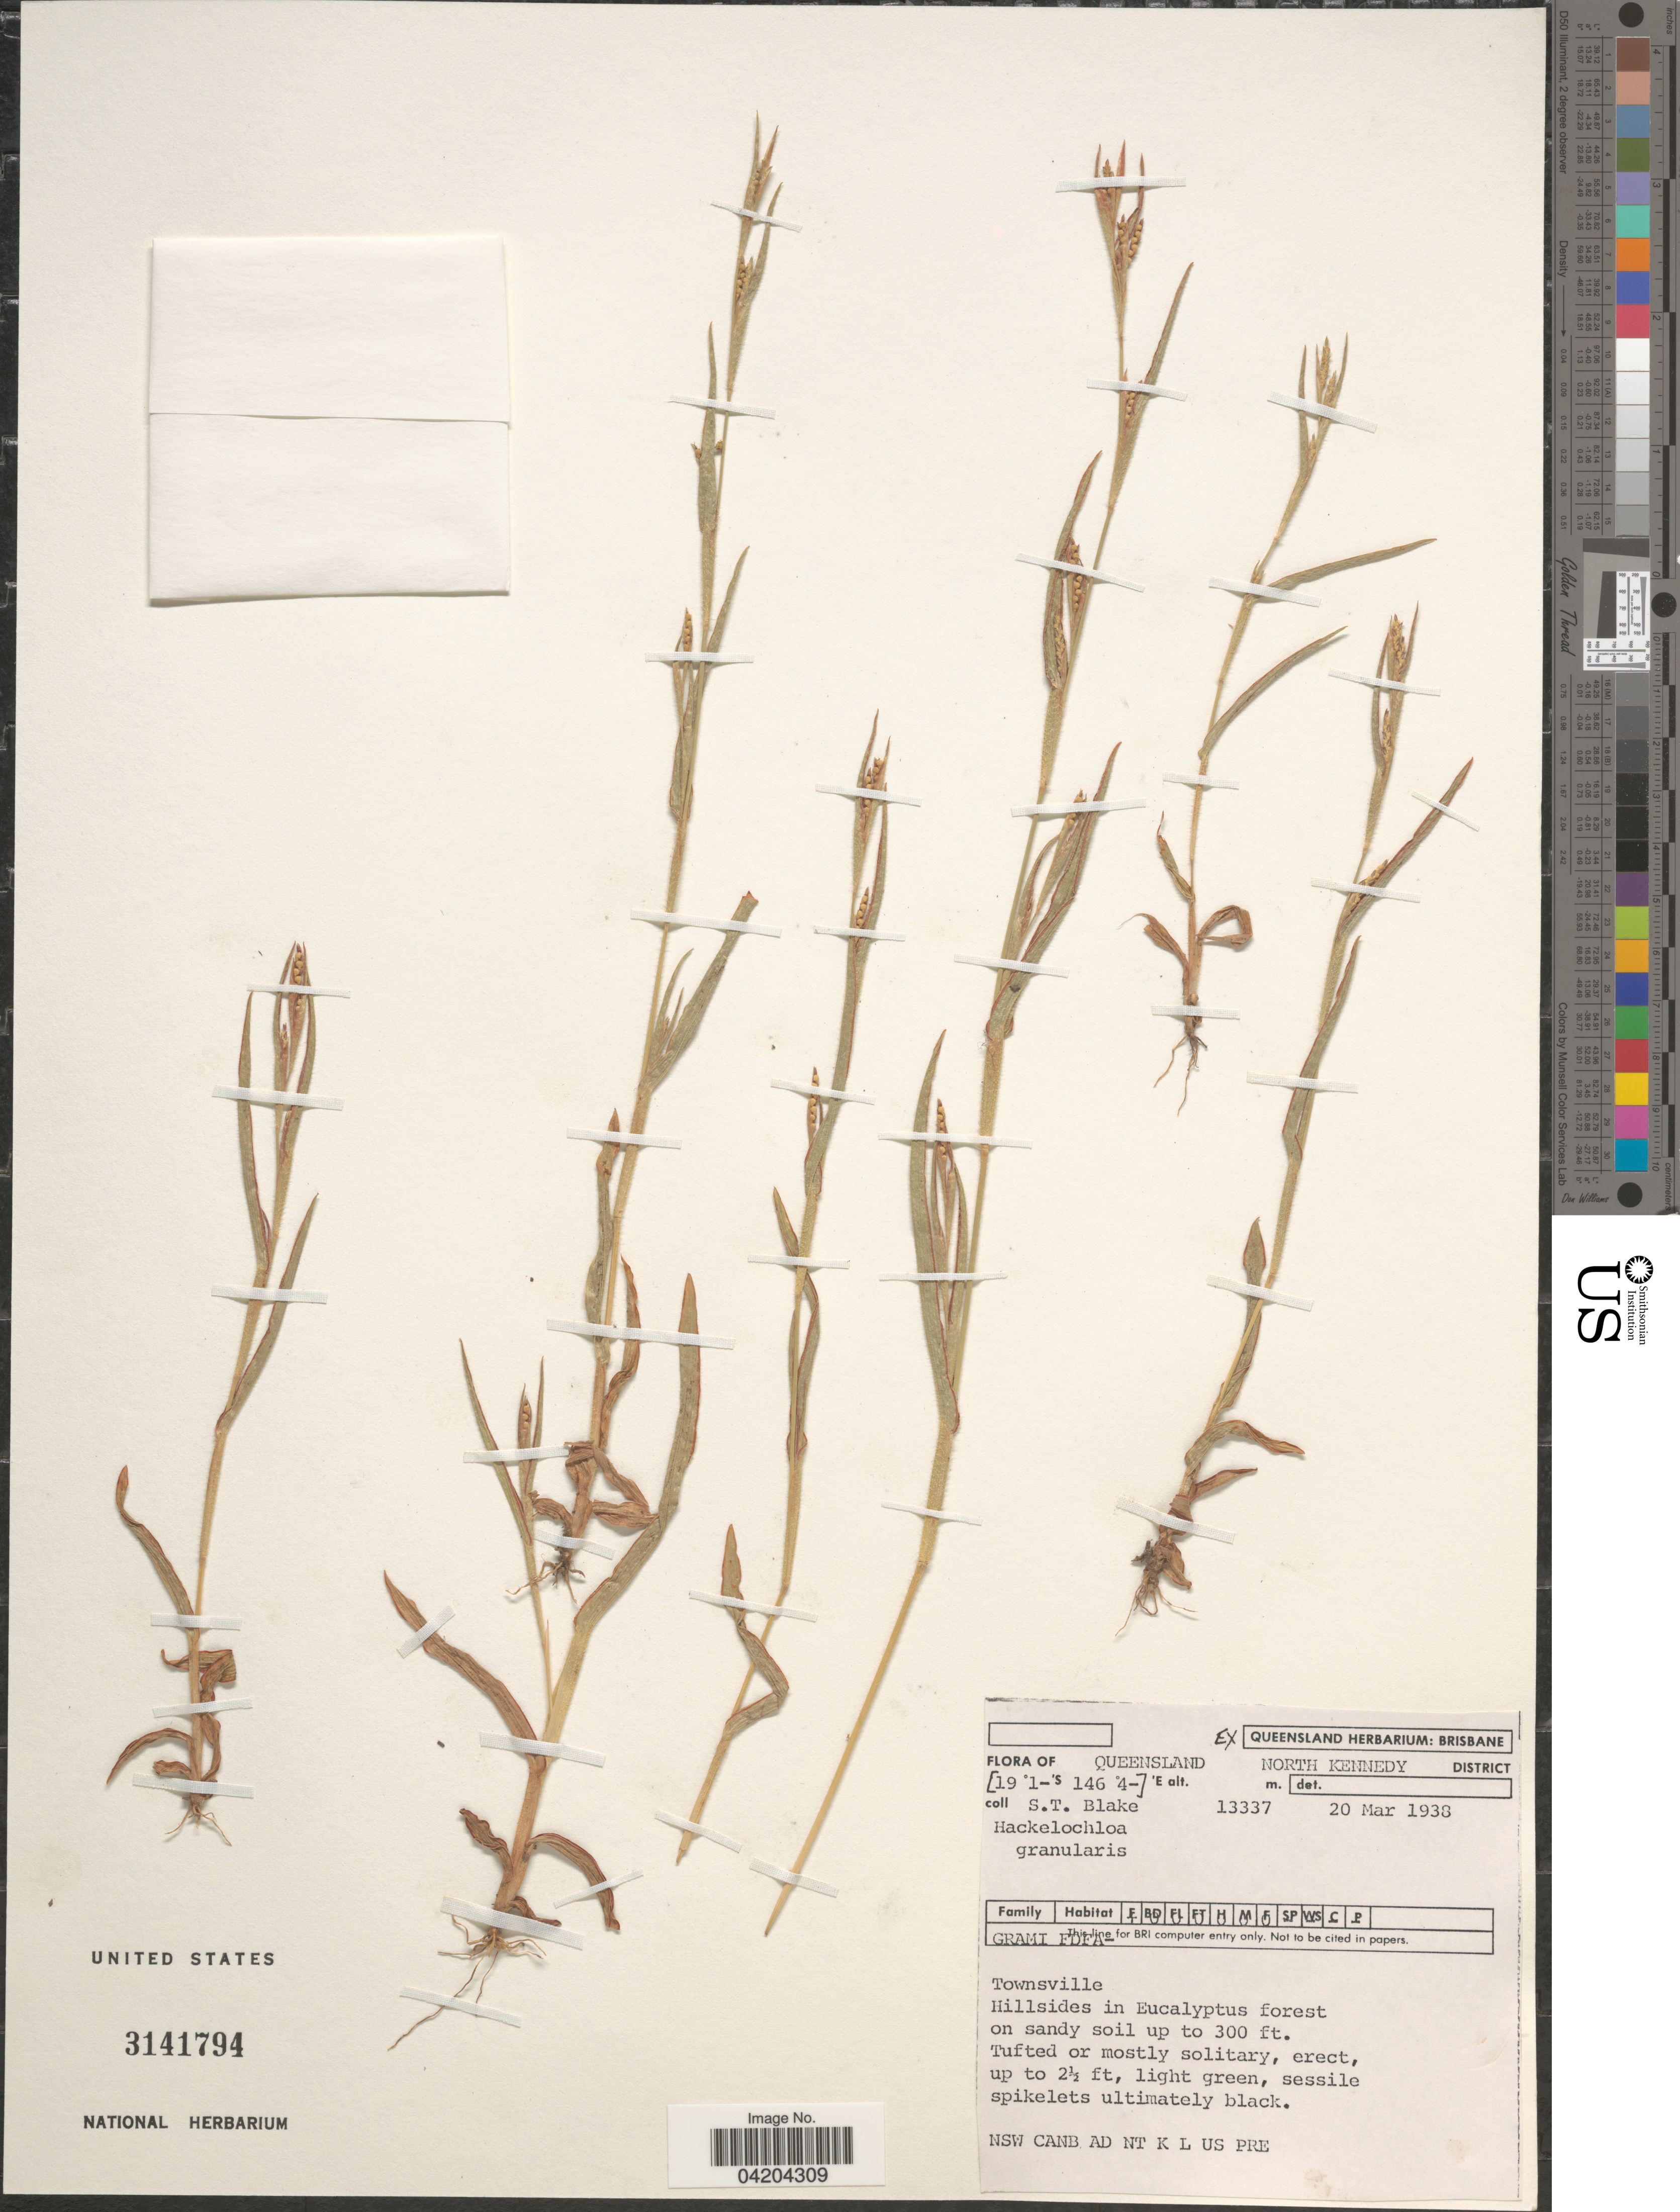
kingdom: Plantae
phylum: Tracheophyta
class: Liliopsida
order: Poales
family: Poaceae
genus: Mnesithea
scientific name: Mnesithea granularis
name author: (L.) de Koning & Sosef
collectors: S. T. Blake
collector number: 13337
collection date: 1938-03-20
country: Australia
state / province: Queensland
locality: North Kennedy District. Townsville.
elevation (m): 91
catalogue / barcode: US 3141794